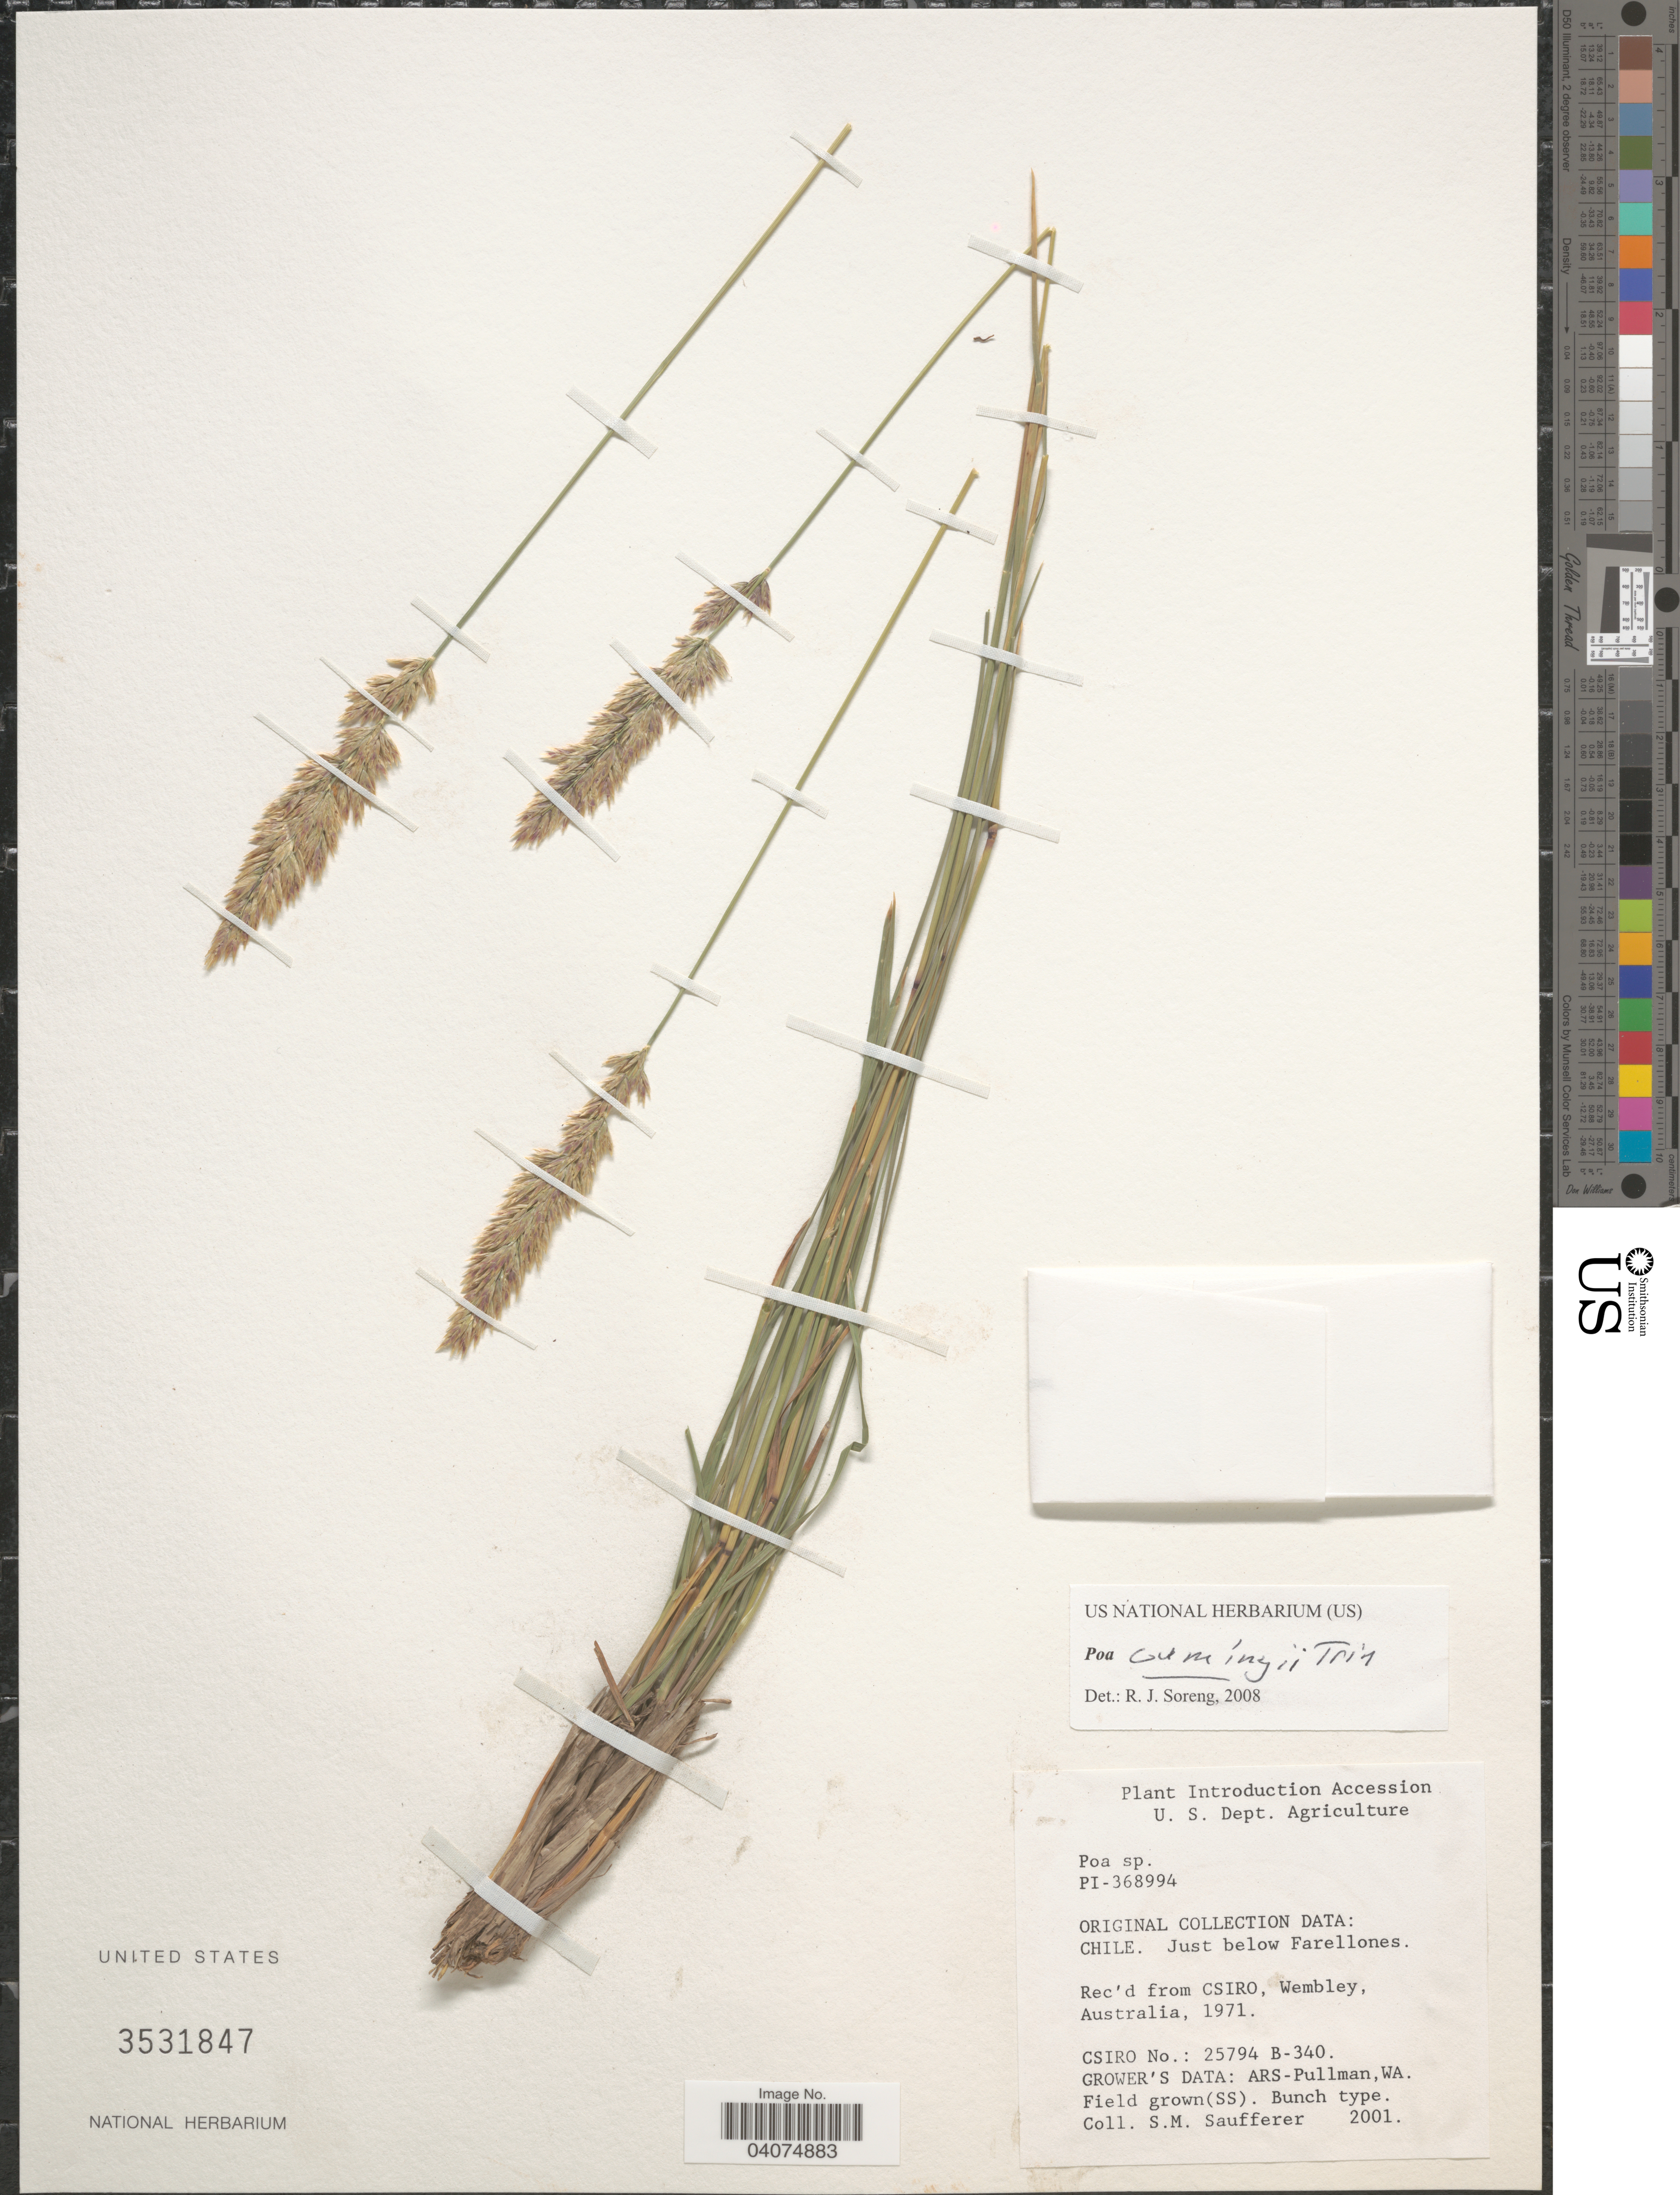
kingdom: Plantae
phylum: Tracheophyta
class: Liliopsida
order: Poales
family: Poaceae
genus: Poa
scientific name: Poa cumingii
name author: Trin.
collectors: S. Saufferer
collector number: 25794 B-340?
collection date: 2001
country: United States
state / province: Washington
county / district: Whitman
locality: ARS-Pullman.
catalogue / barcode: US 3531847